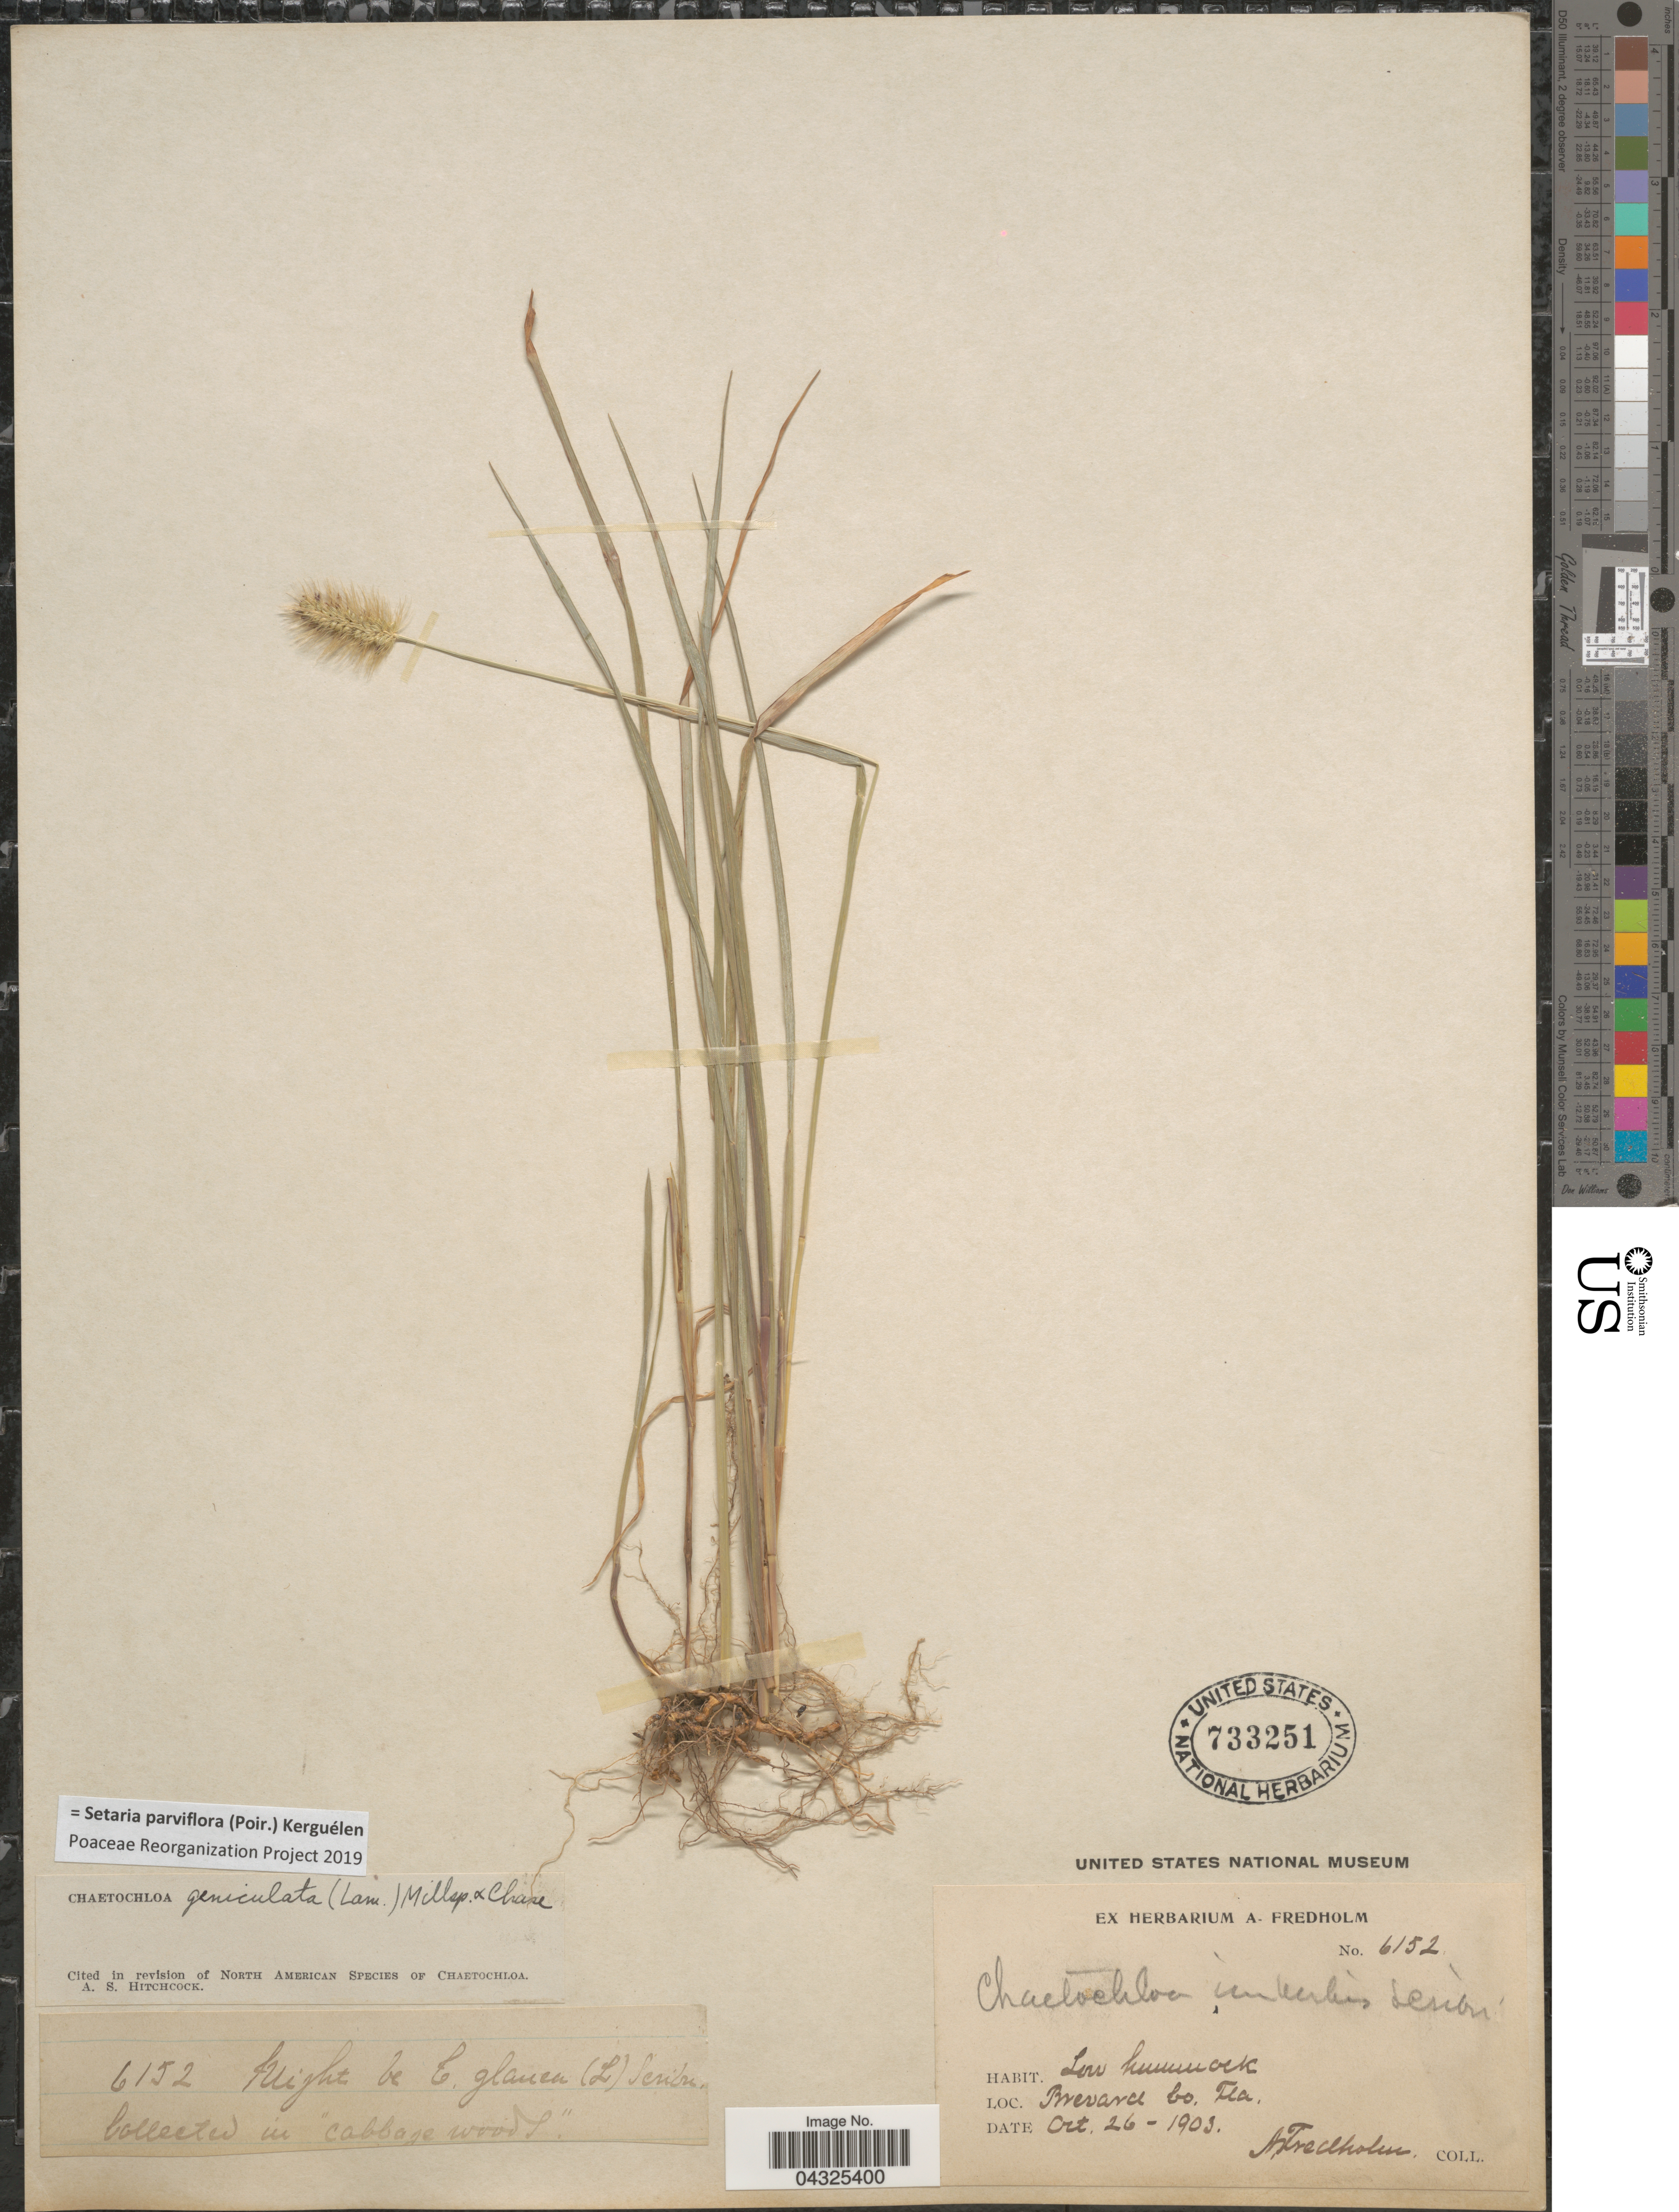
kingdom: Plantae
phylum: Tracheophyta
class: Liliopsida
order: Poales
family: Poaceae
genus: Setaria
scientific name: Setaria parviflora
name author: (Poir.) Kerguélen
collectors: A. Fredholm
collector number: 6152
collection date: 1903-10-26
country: United States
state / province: Florida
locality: Brevard Co.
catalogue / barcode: US 733251